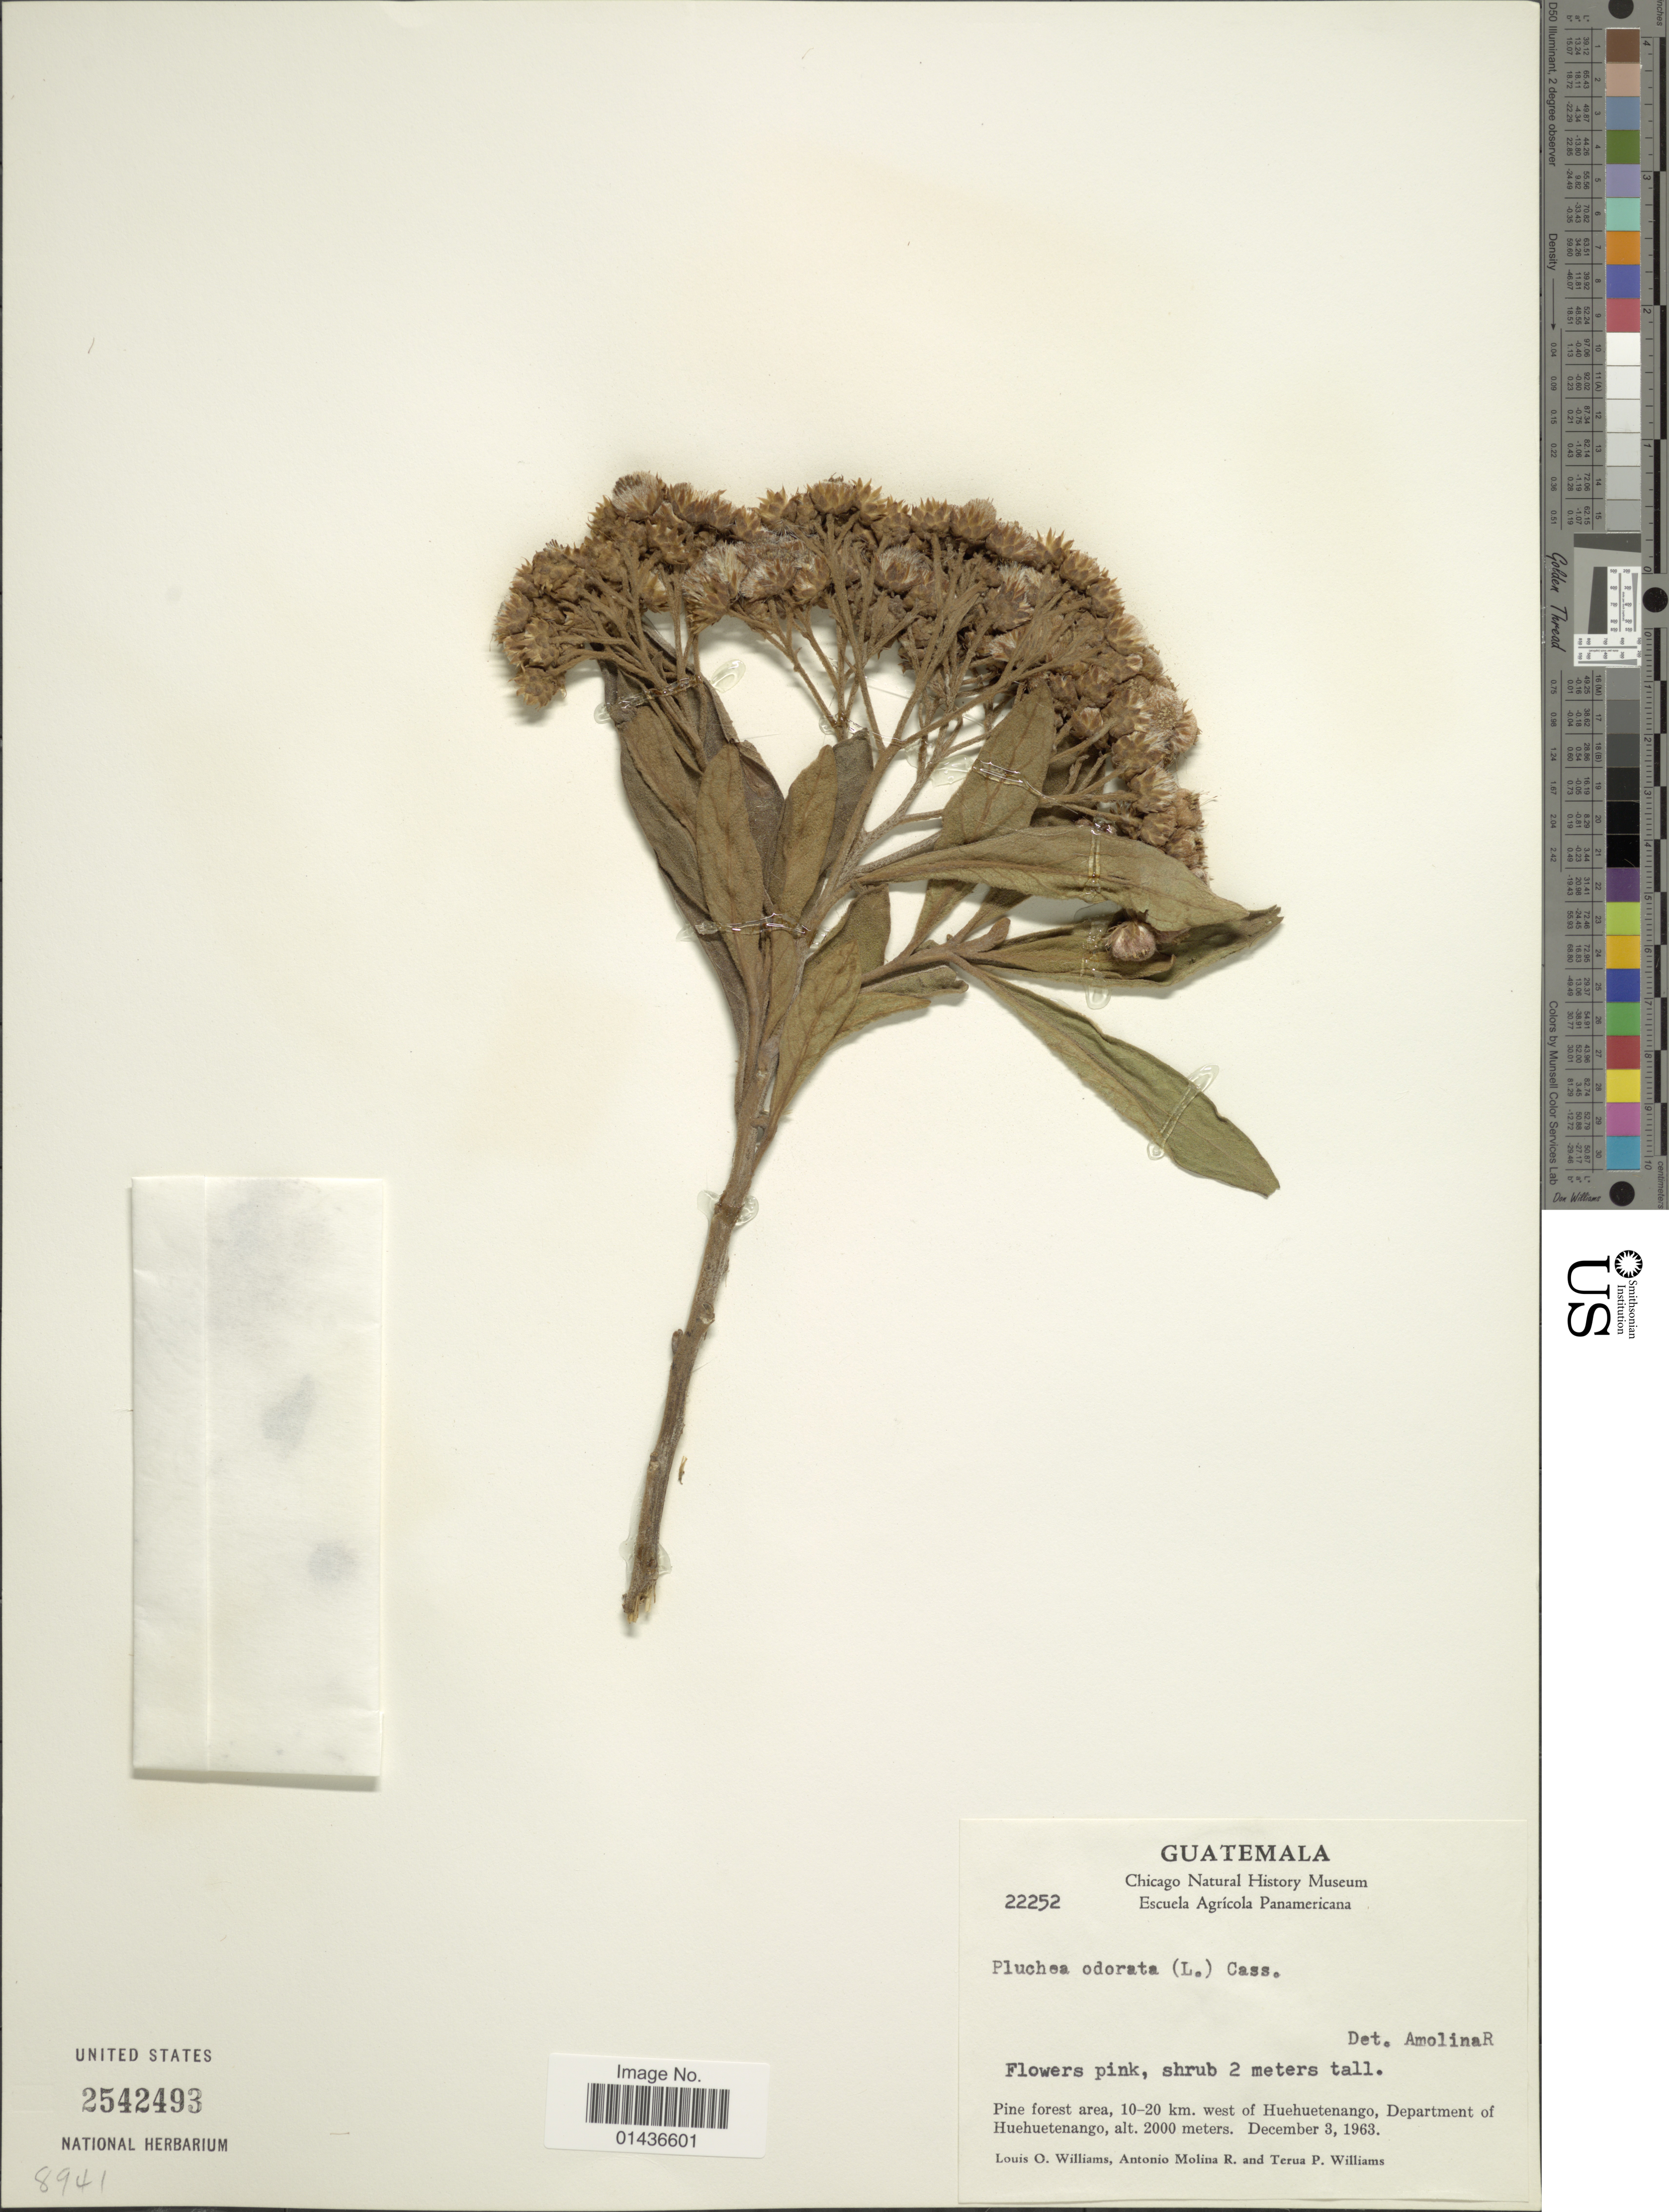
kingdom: Plantae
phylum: Tracheophyta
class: Magnoliopsida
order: Asterales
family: Asteraceae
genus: Pluchea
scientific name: Pluchea carolinensis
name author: (Jacq.) D. Don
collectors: L. O. Williams, A. Molina R. & T. P. Williams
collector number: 22252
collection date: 1963-12-03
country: Guatemala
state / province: Huehuetenango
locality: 10-20 km west of Huehuetenango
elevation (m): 2000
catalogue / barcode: US 2542493